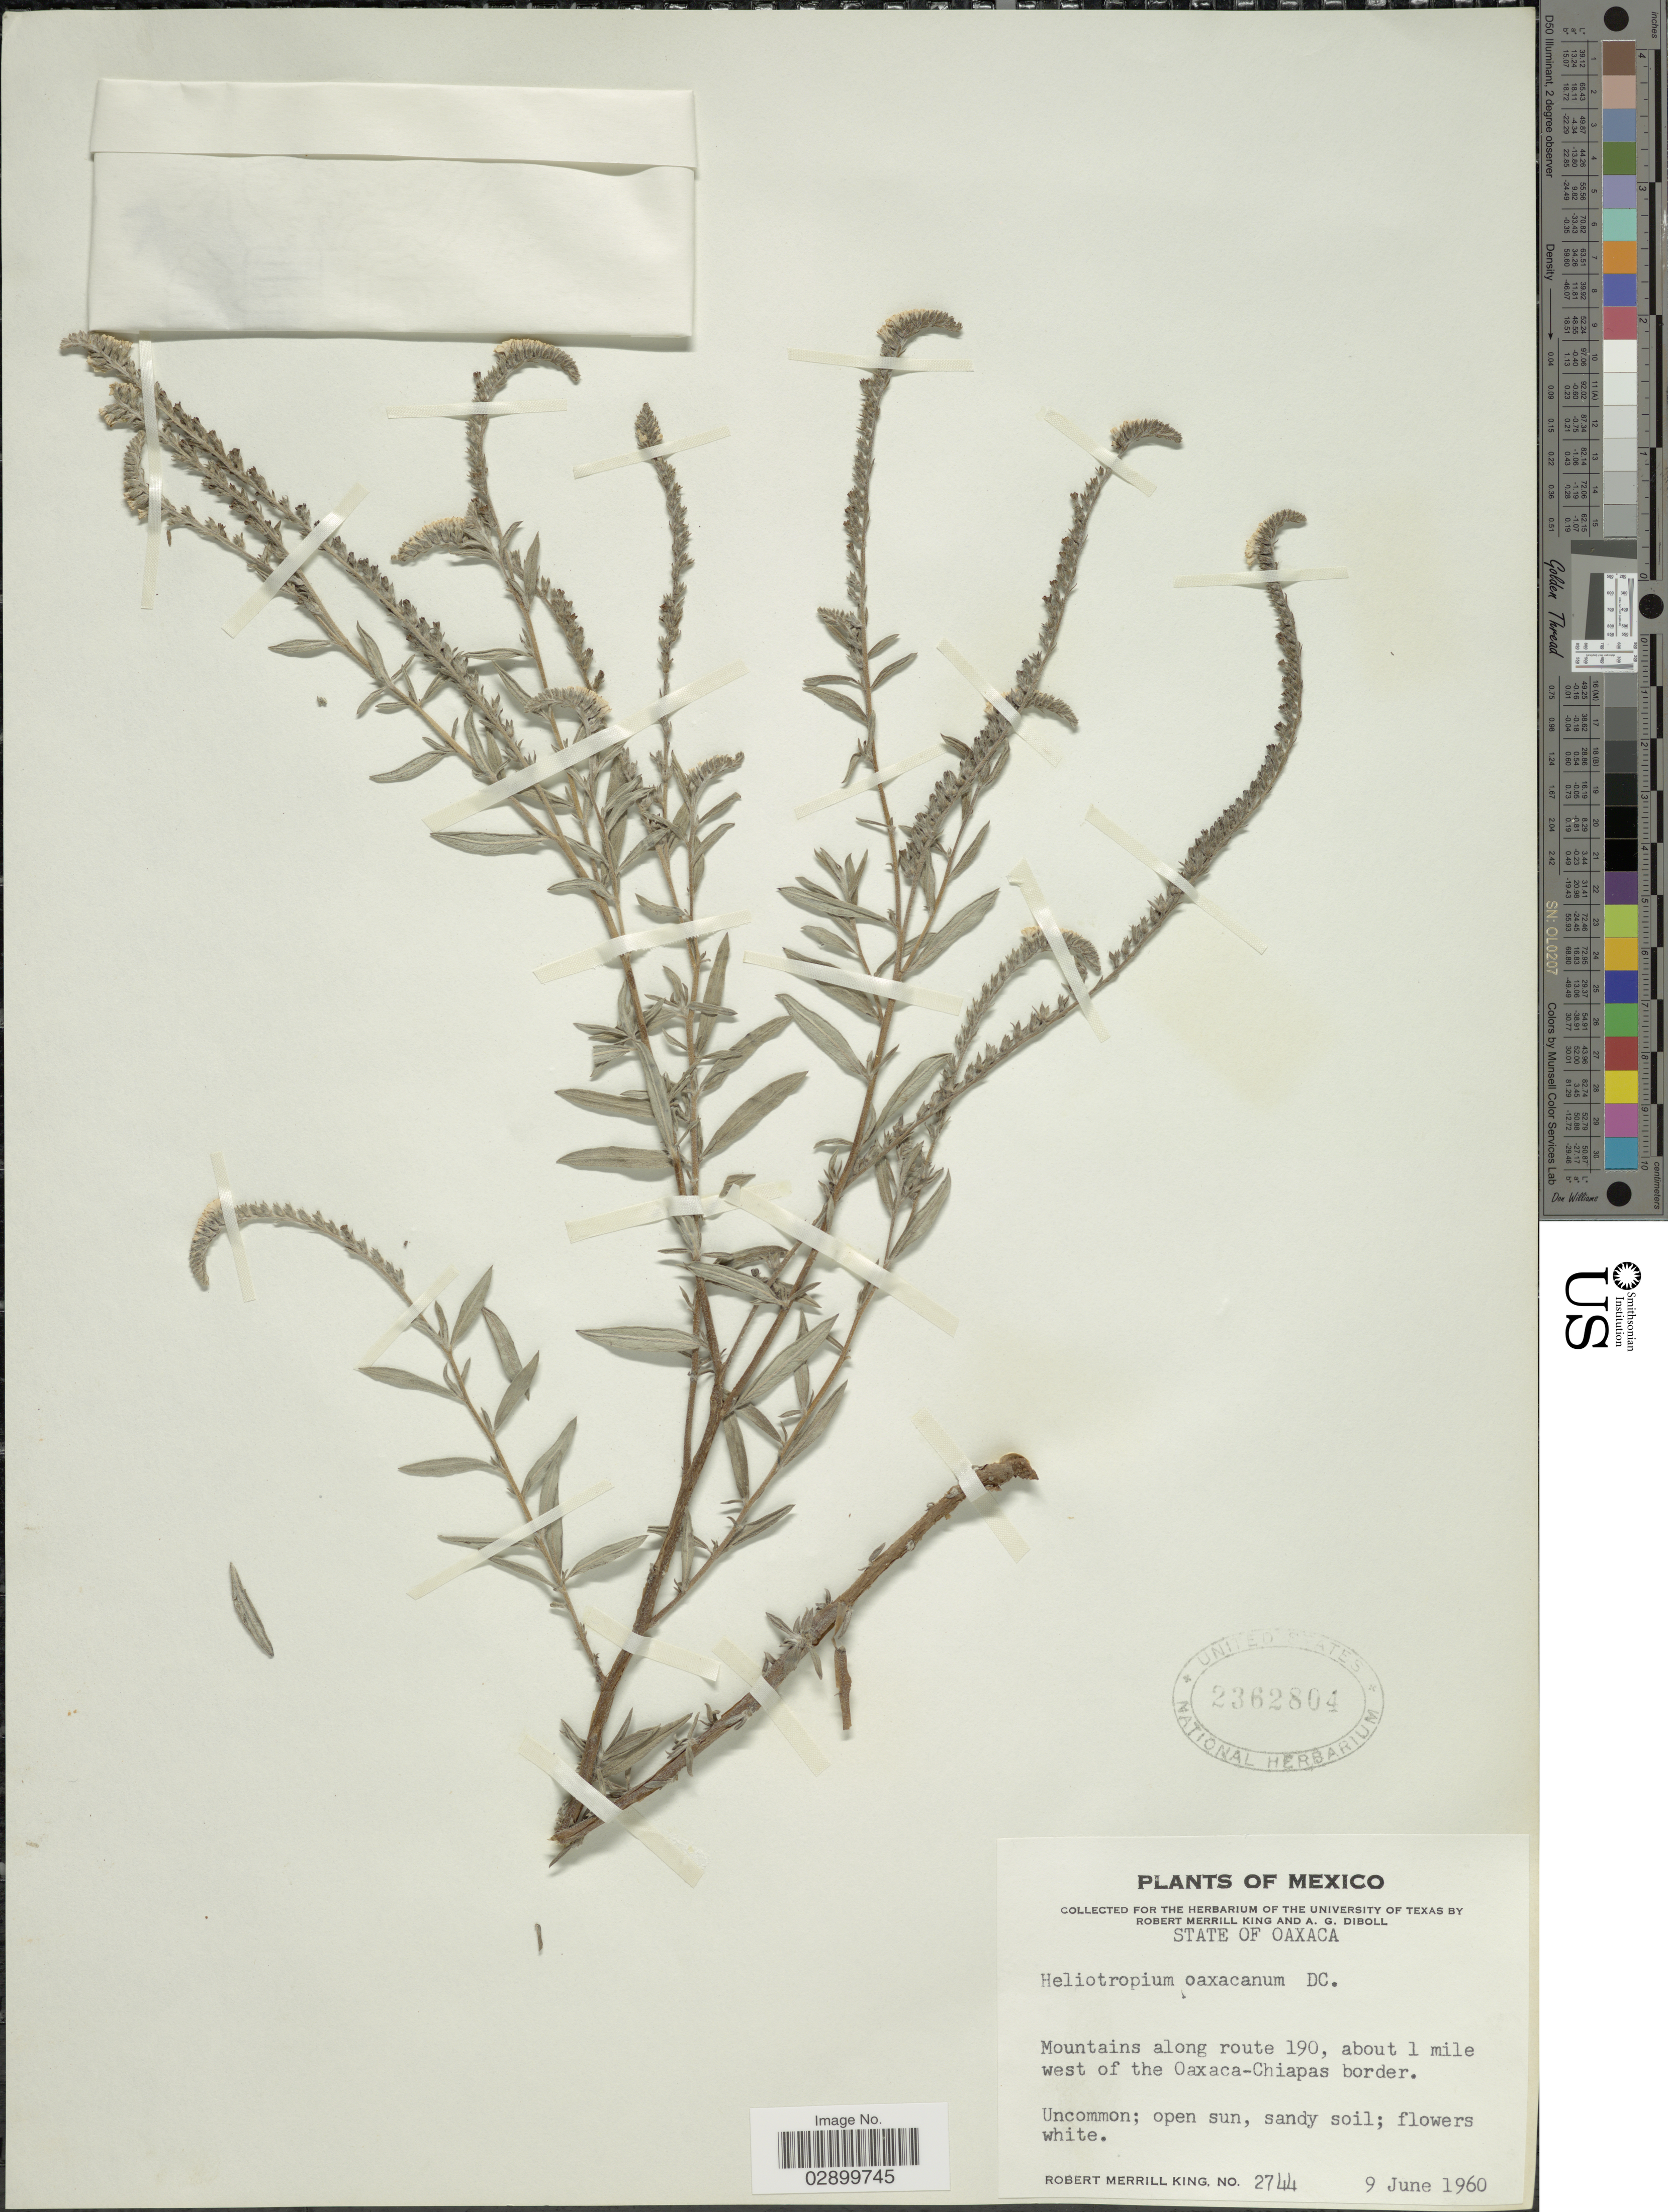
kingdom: Plantae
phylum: Tracheophyta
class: Magnoliopsida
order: Boraginales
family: Heliotropiaceae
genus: Heliotropium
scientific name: Heliotropium oaxacanum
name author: DC.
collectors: R. M. King & A. Diboll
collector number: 2744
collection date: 1960-06-09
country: Mexico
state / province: Oaxaca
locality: Mountains along route 190, about 1 mile west of the Oaxaca-Chiapas border.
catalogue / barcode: US 2362804